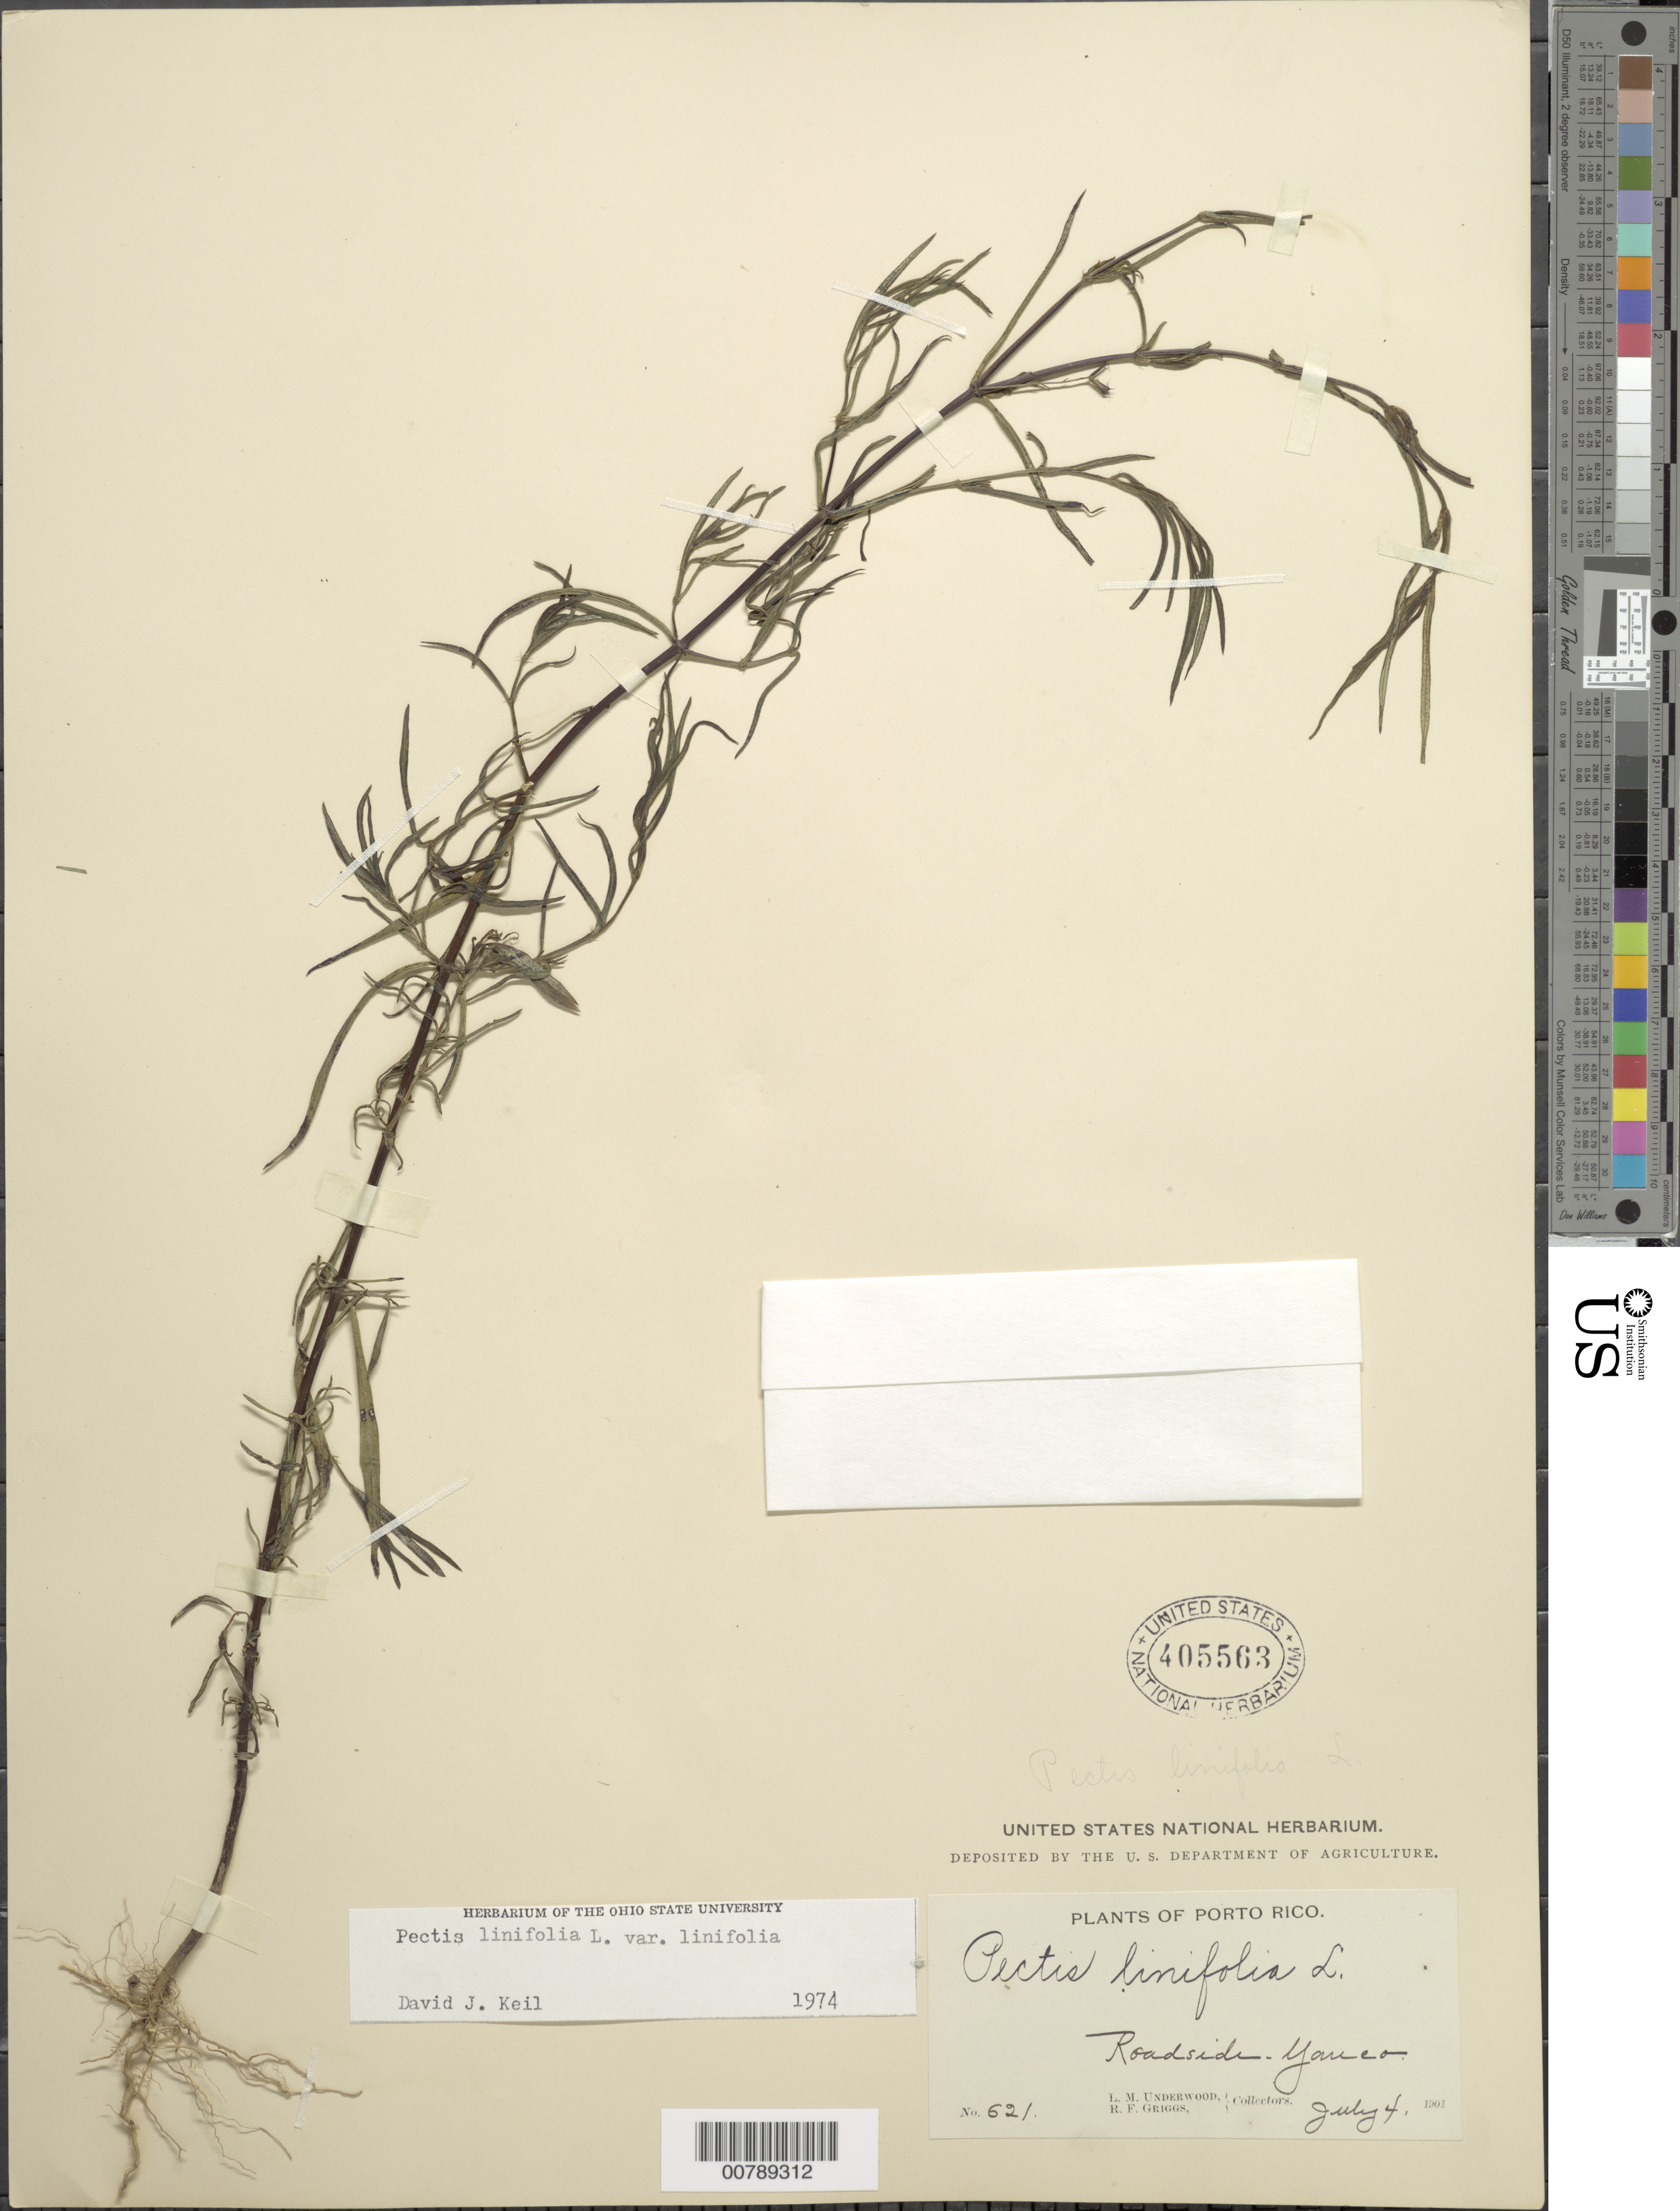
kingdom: Plantae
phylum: Tracheophyta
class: Magnoliopsida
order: Asterales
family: Asteraceae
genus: Pectis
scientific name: Pectis linifolia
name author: L.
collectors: L. M. Underwood & R. F. Griggs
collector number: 621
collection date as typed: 04 Jul 1901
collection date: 1901-07-04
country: Puerto Rico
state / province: Yauco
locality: Roadside. Yauco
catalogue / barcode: US 405563-2